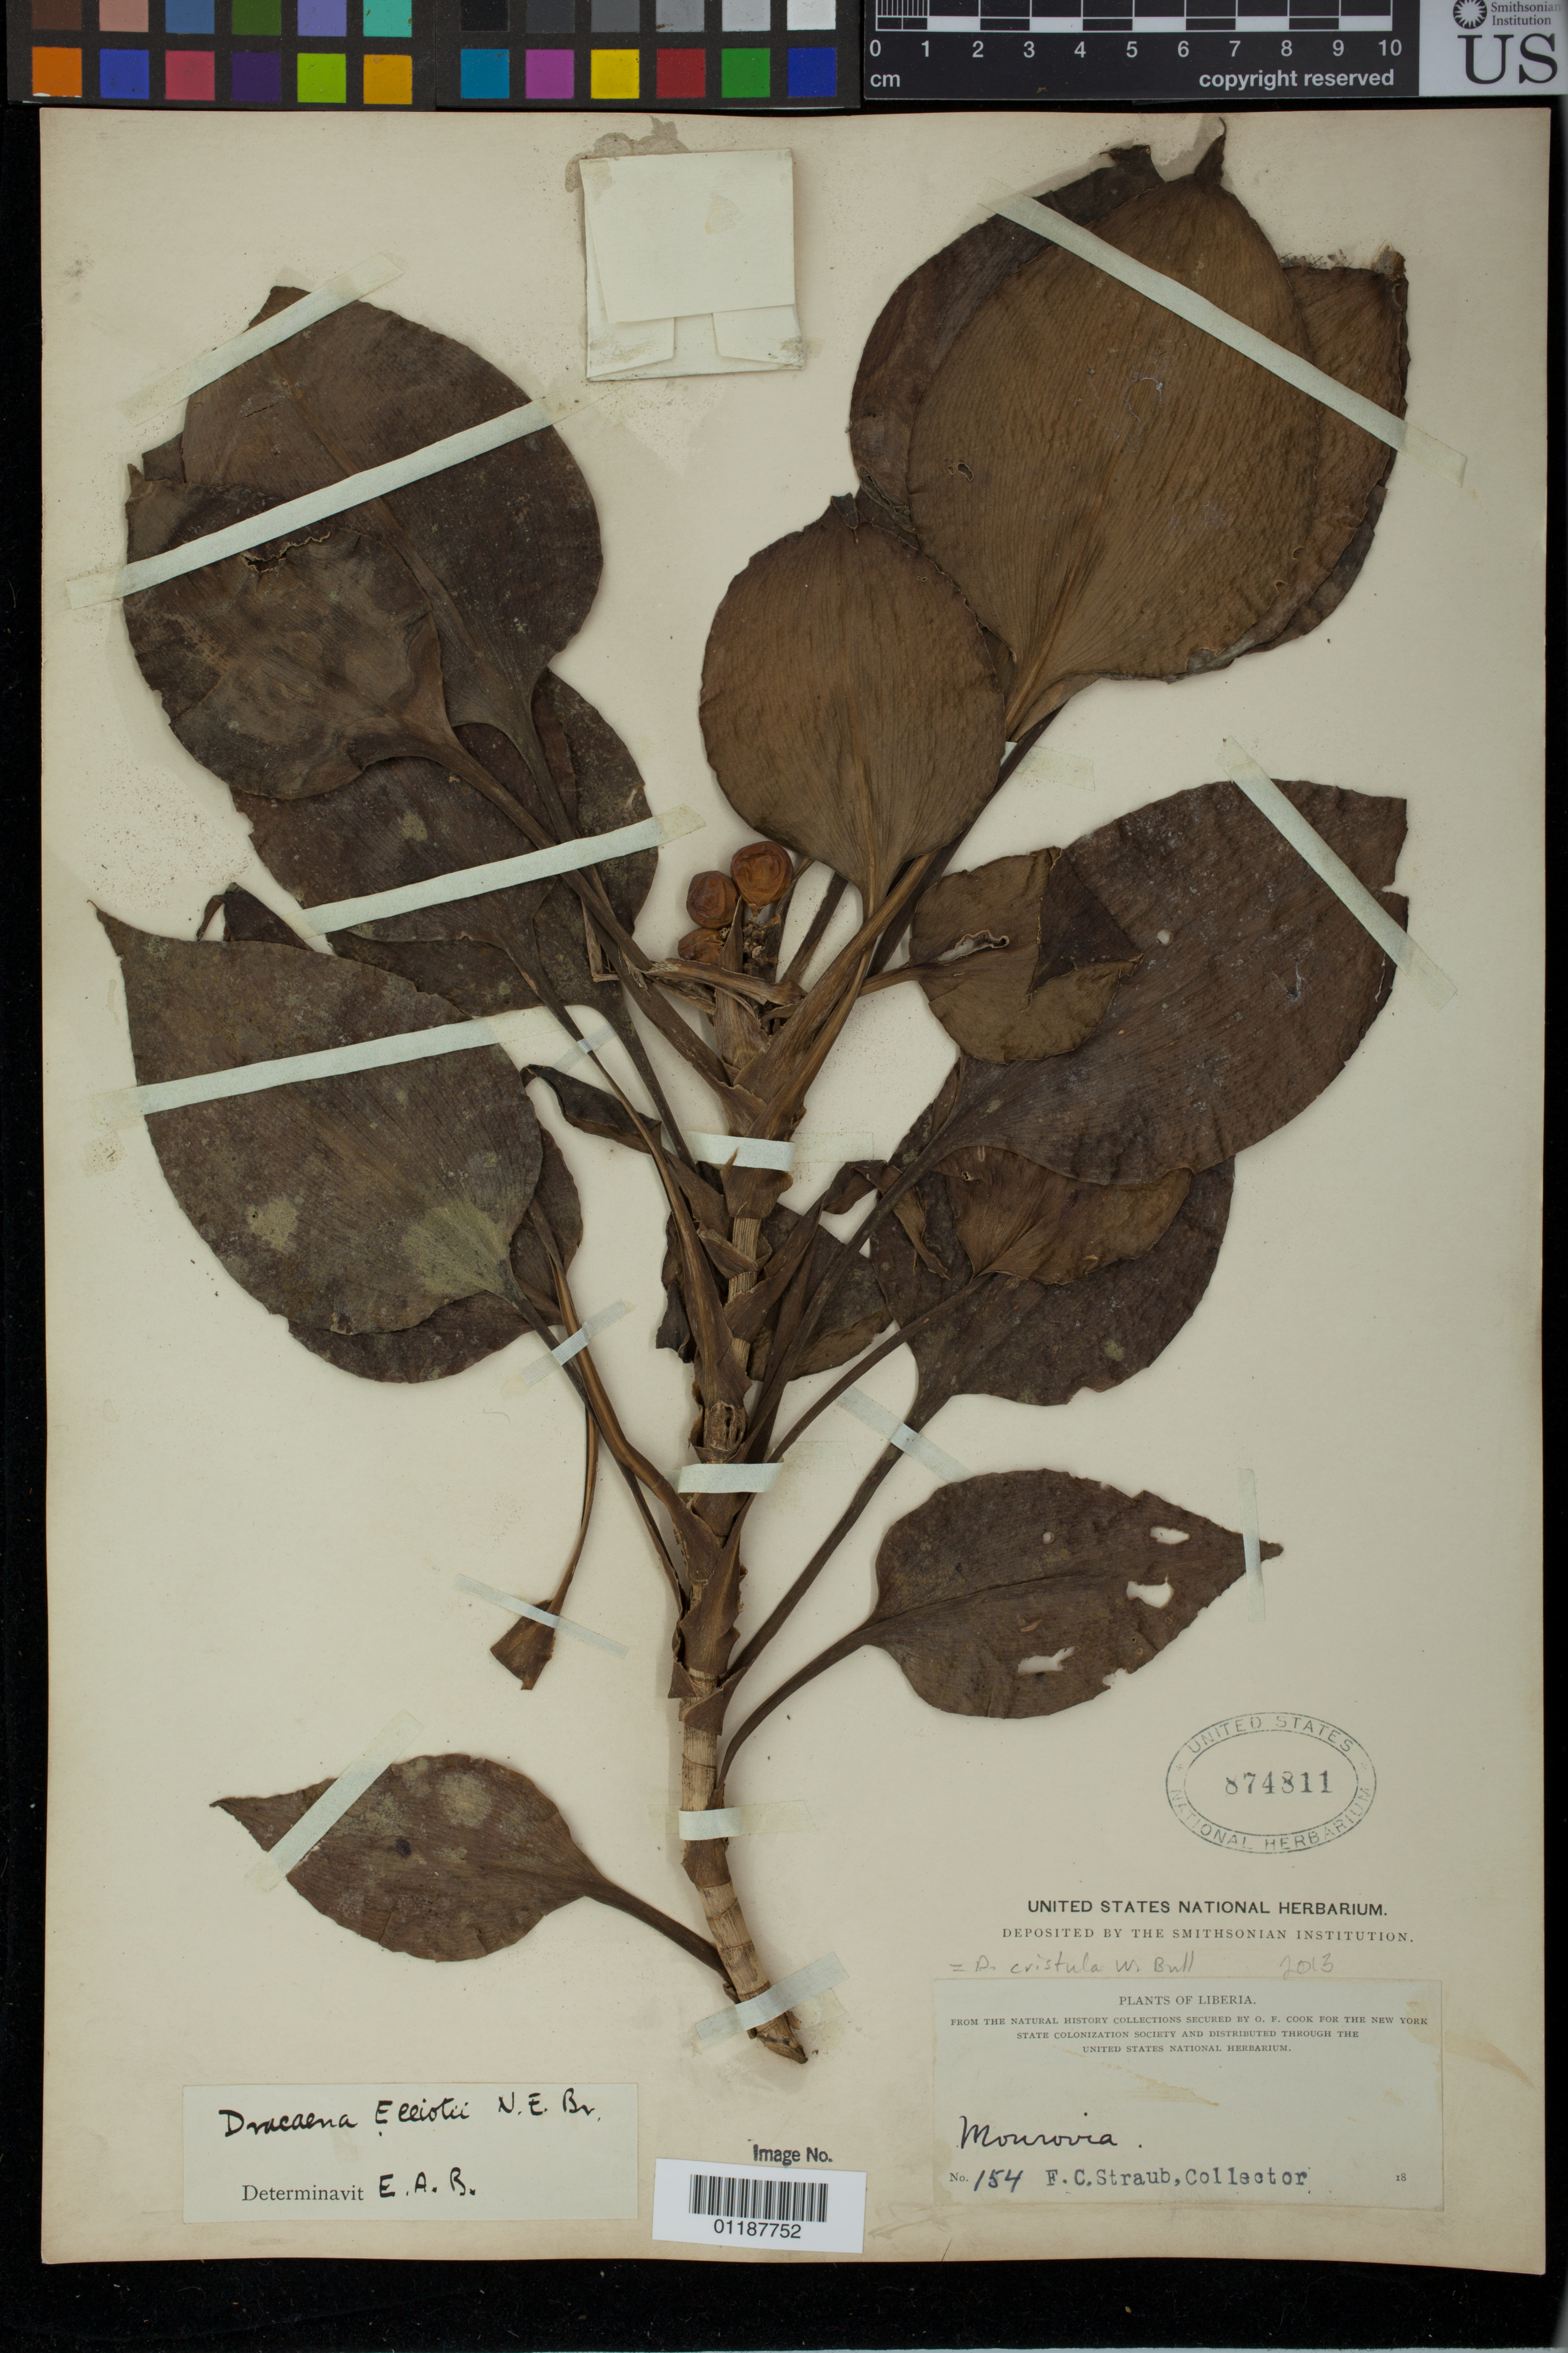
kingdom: Plantae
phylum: Tracheophyta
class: Liliopsida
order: Asparagales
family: Asparagaceae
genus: Dracaena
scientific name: Dracaena cristula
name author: W. Bull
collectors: F. Straub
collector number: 154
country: Liberia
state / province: Montserrado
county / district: Monrovia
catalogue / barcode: US 874811